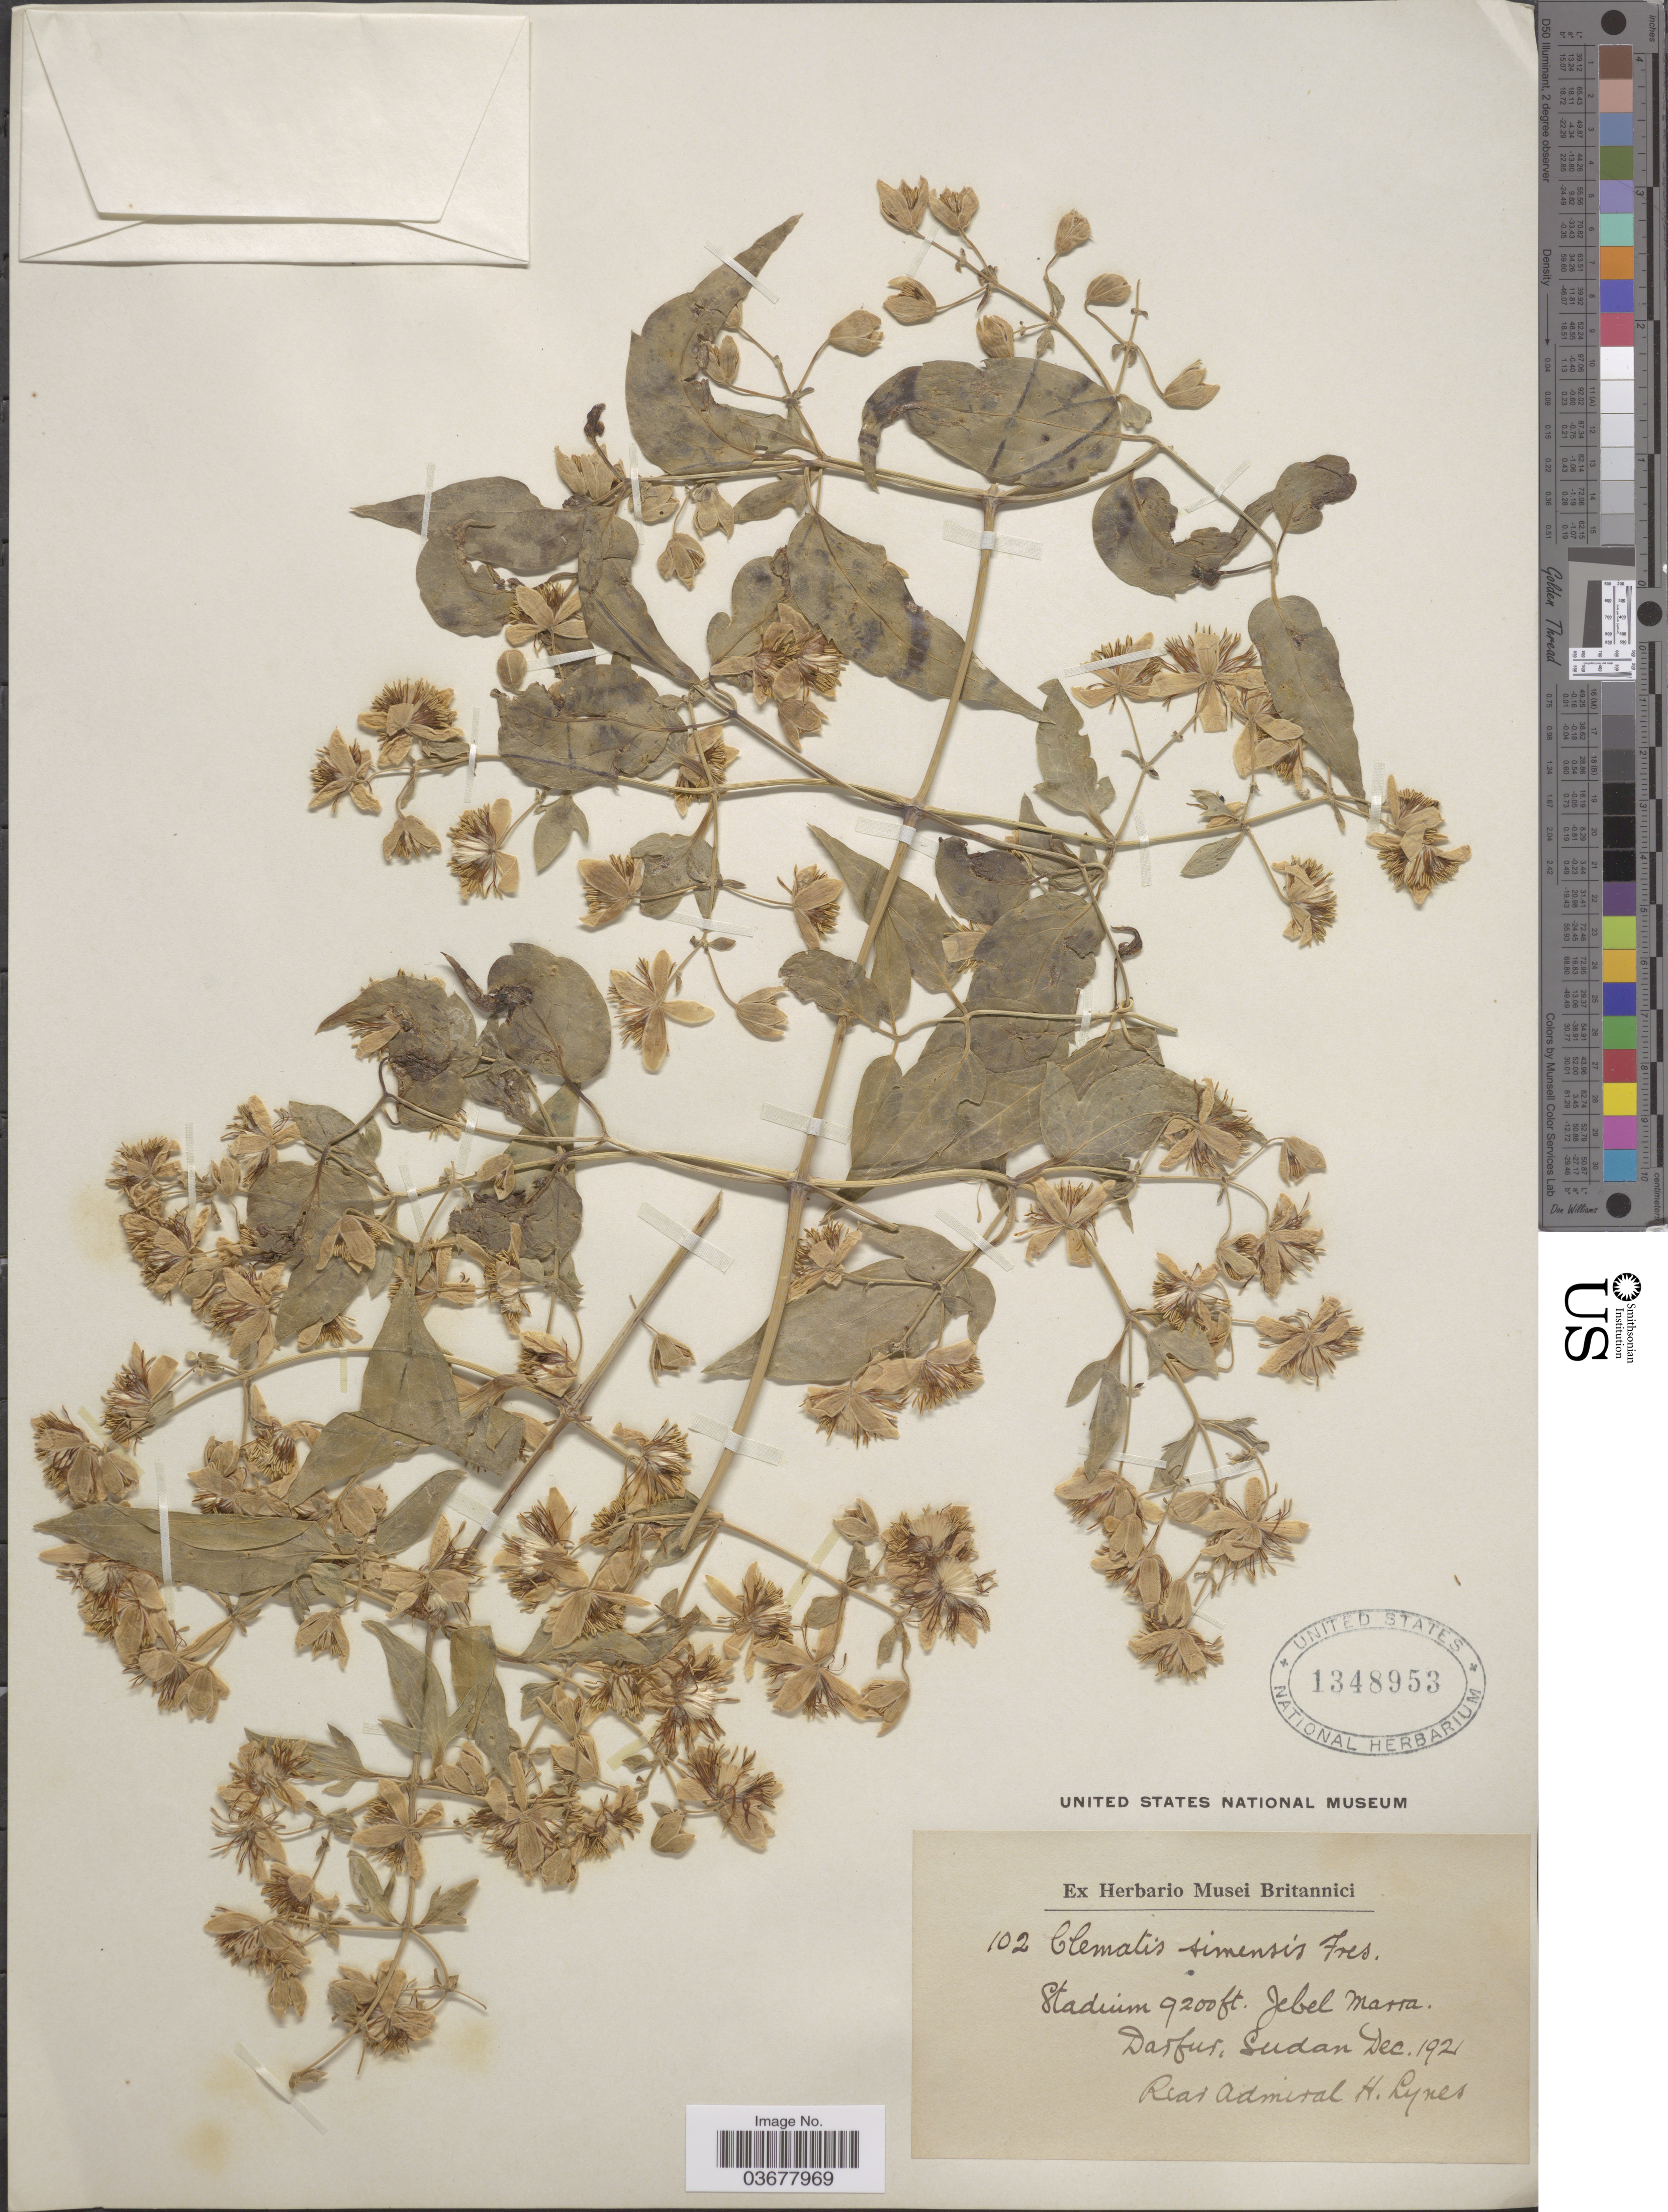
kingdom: Plantae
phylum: Tracheophyta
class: Magnoliopsida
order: Ranunculales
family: Ranunculaceae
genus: Clematis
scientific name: Clematis simensis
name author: Fresen.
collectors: H. Lynes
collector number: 102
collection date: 1921-12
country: Sudan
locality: Stadium. Jebel Massa. Darfur.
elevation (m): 2804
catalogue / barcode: US 1348953